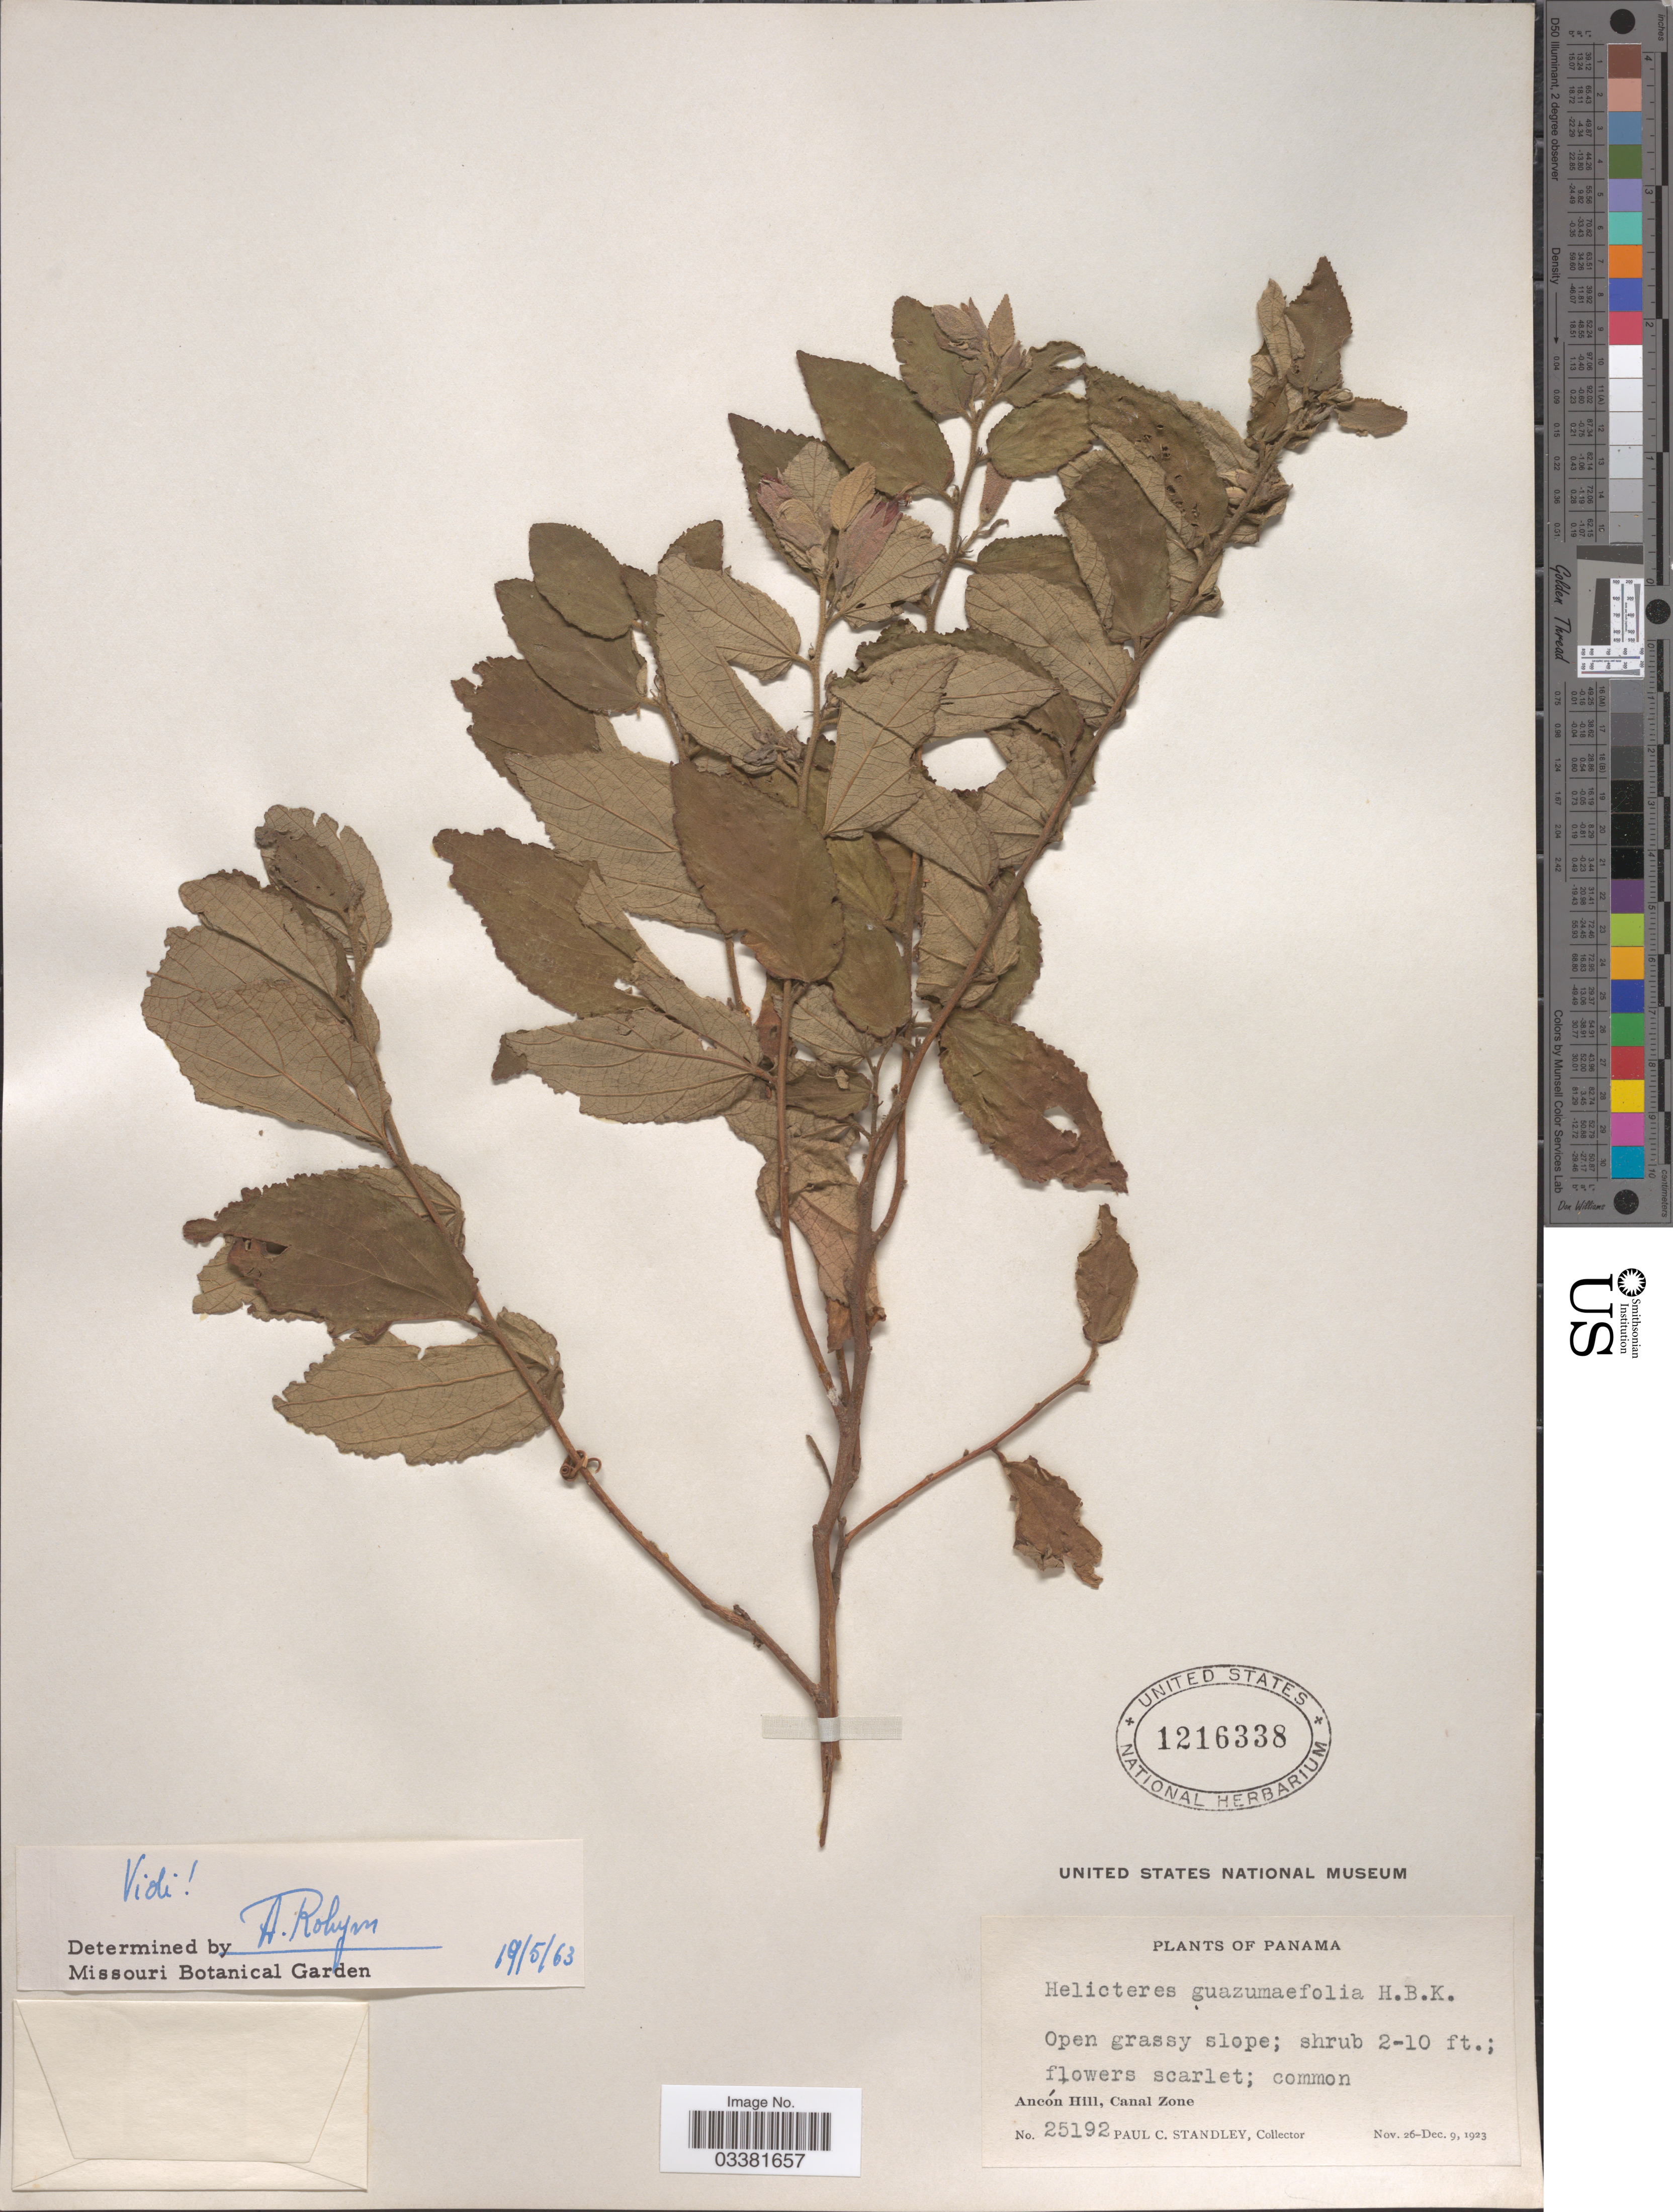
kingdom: Plantae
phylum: Tracheophyta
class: Magnoliopsida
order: Malvales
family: Malvaceae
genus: Helicteres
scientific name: Helicteres guazumifolia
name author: Kunth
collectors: P. C. Standley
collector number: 25192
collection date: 1923-11-26/1923-12-09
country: Panama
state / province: Colón / Panamá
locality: Ancón Hill, Canal Zone.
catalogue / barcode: US 1216338